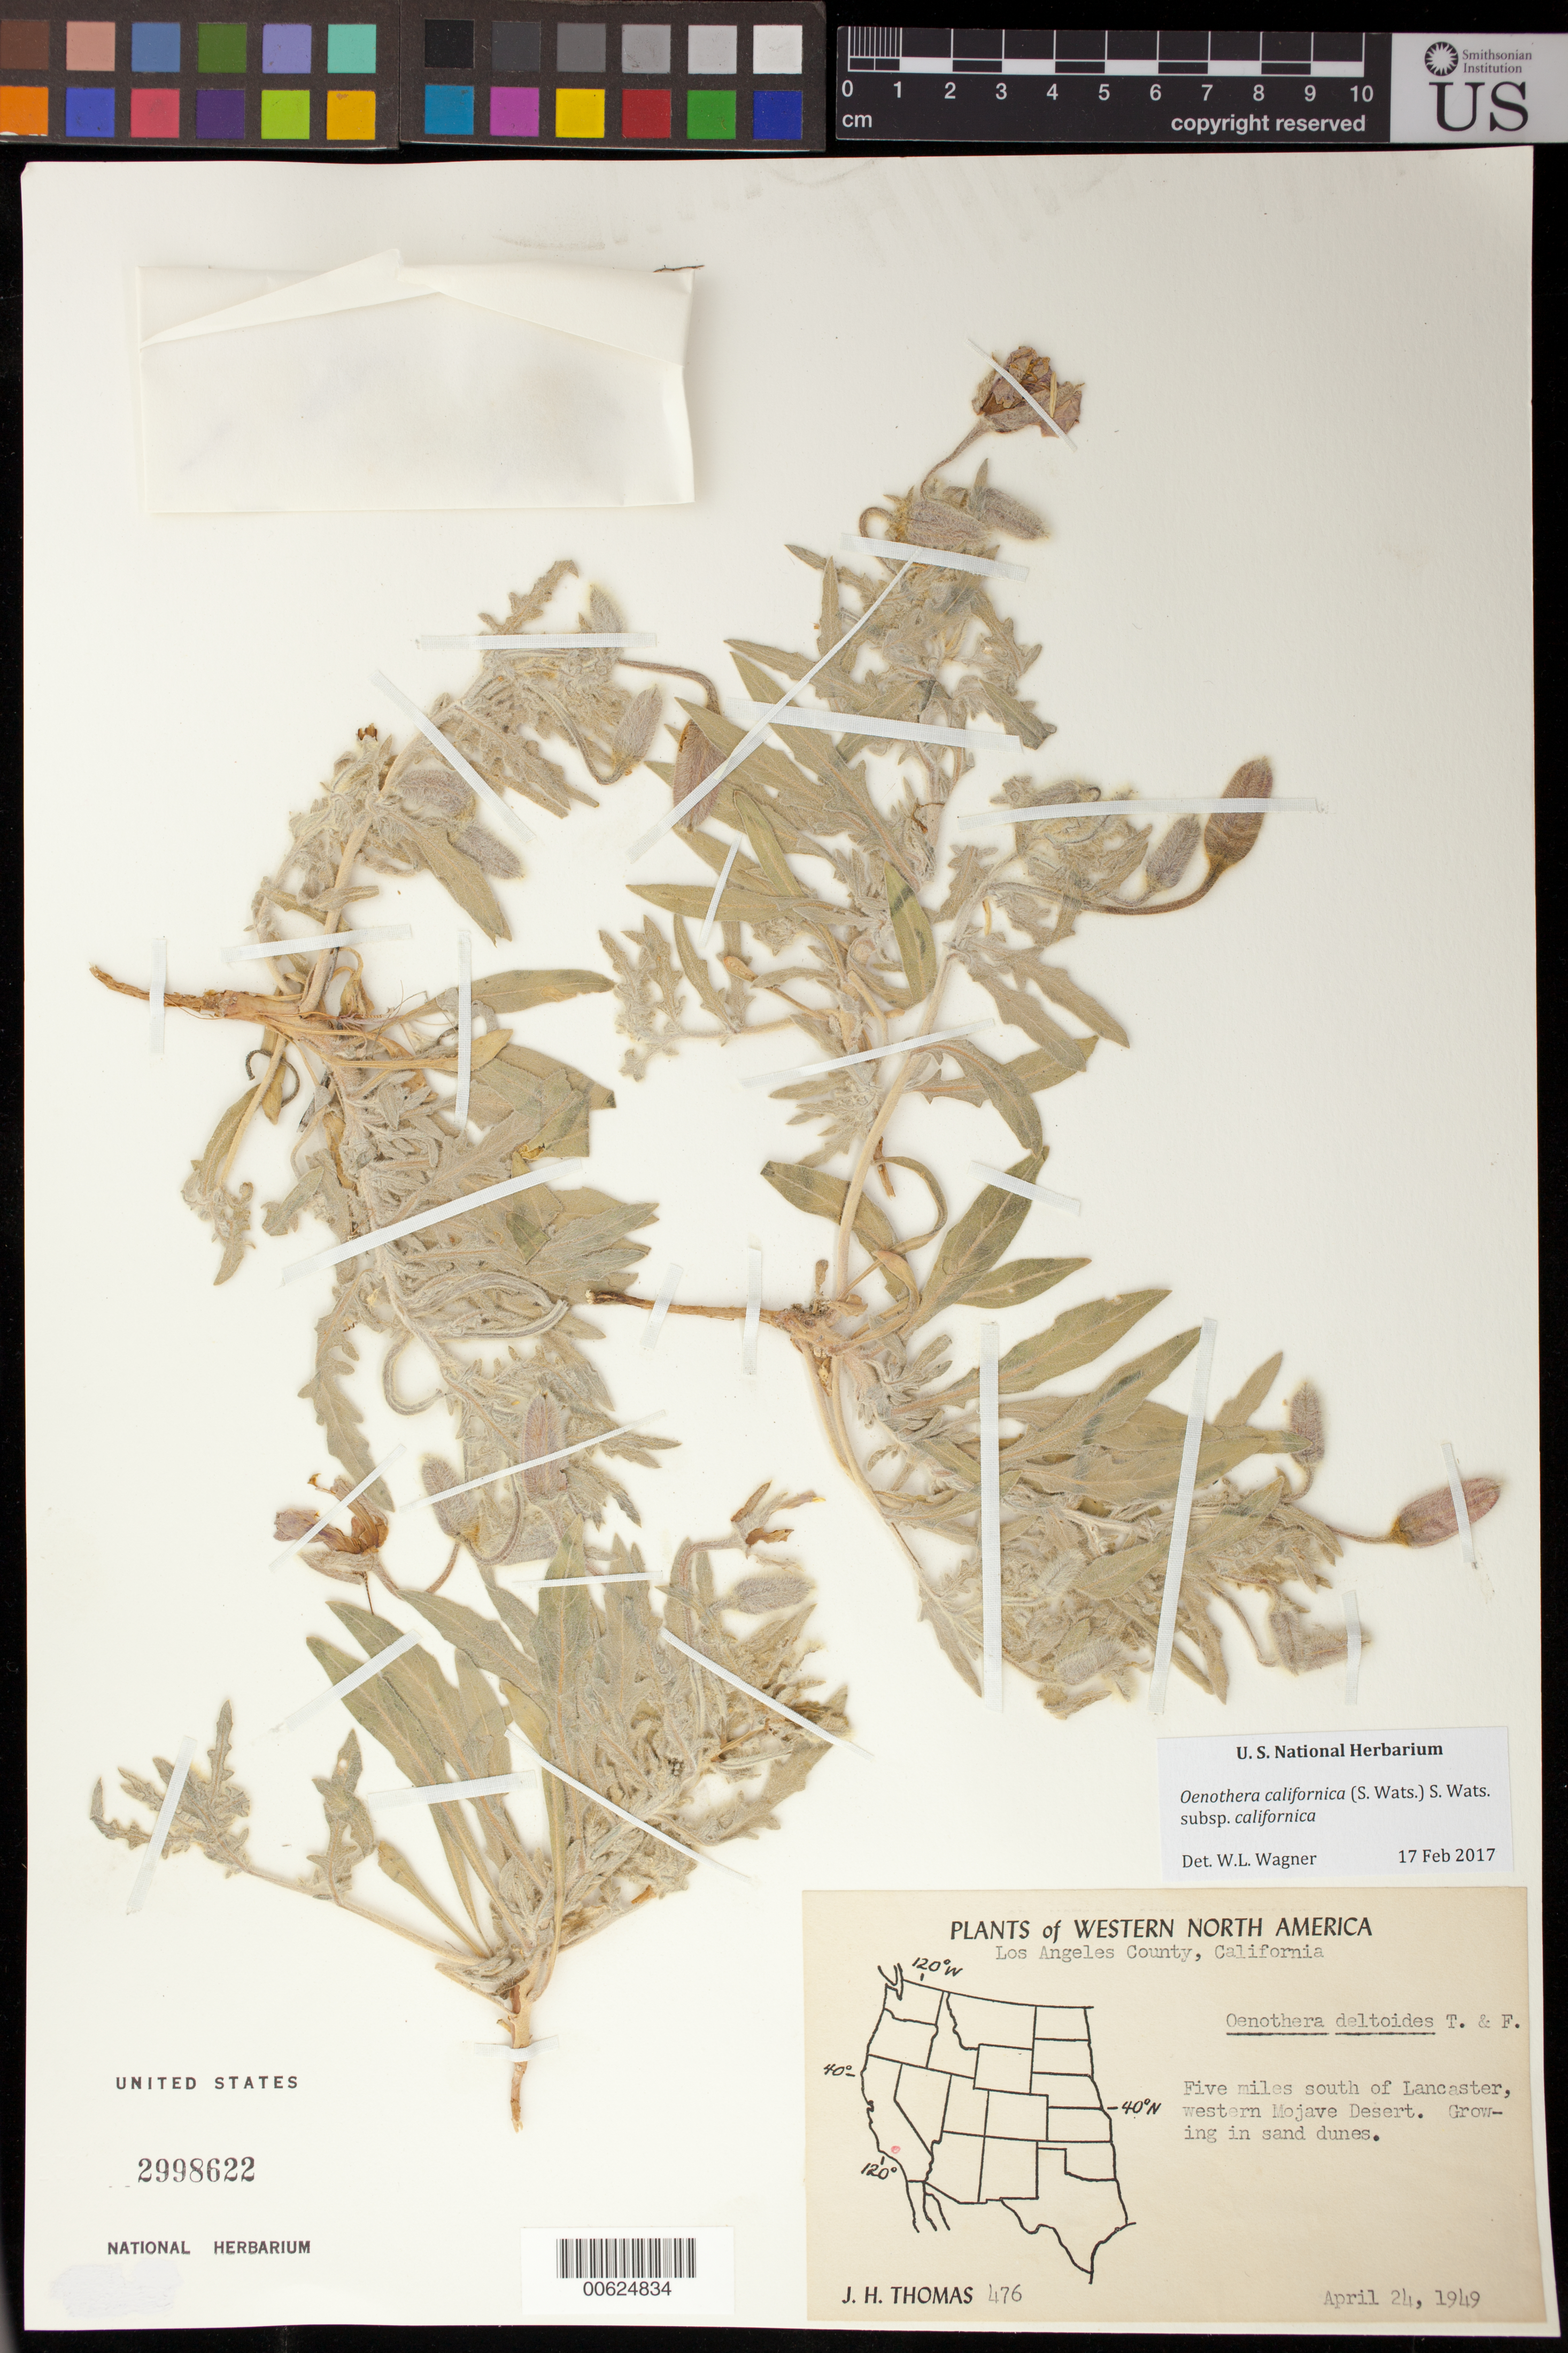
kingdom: Plantae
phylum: Tracheophyta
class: Magnoliopsida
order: Myrtales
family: Onagraceae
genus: Oenothera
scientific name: Oenothera avita subsp. californica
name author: (S. Watson) W.L. Wagner & Gandhi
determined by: Wagner, W. L., (BOT), Smithsonian Institution - National Museum of Natural History (UNITED STATES)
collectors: J. H. Thomas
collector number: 476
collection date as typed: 24 Apr 1949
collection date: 1949-04-24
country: United States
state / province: California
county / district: Los Angeles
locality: S of Lancaster, W of Mojave Desert.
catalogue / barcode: US 2998622